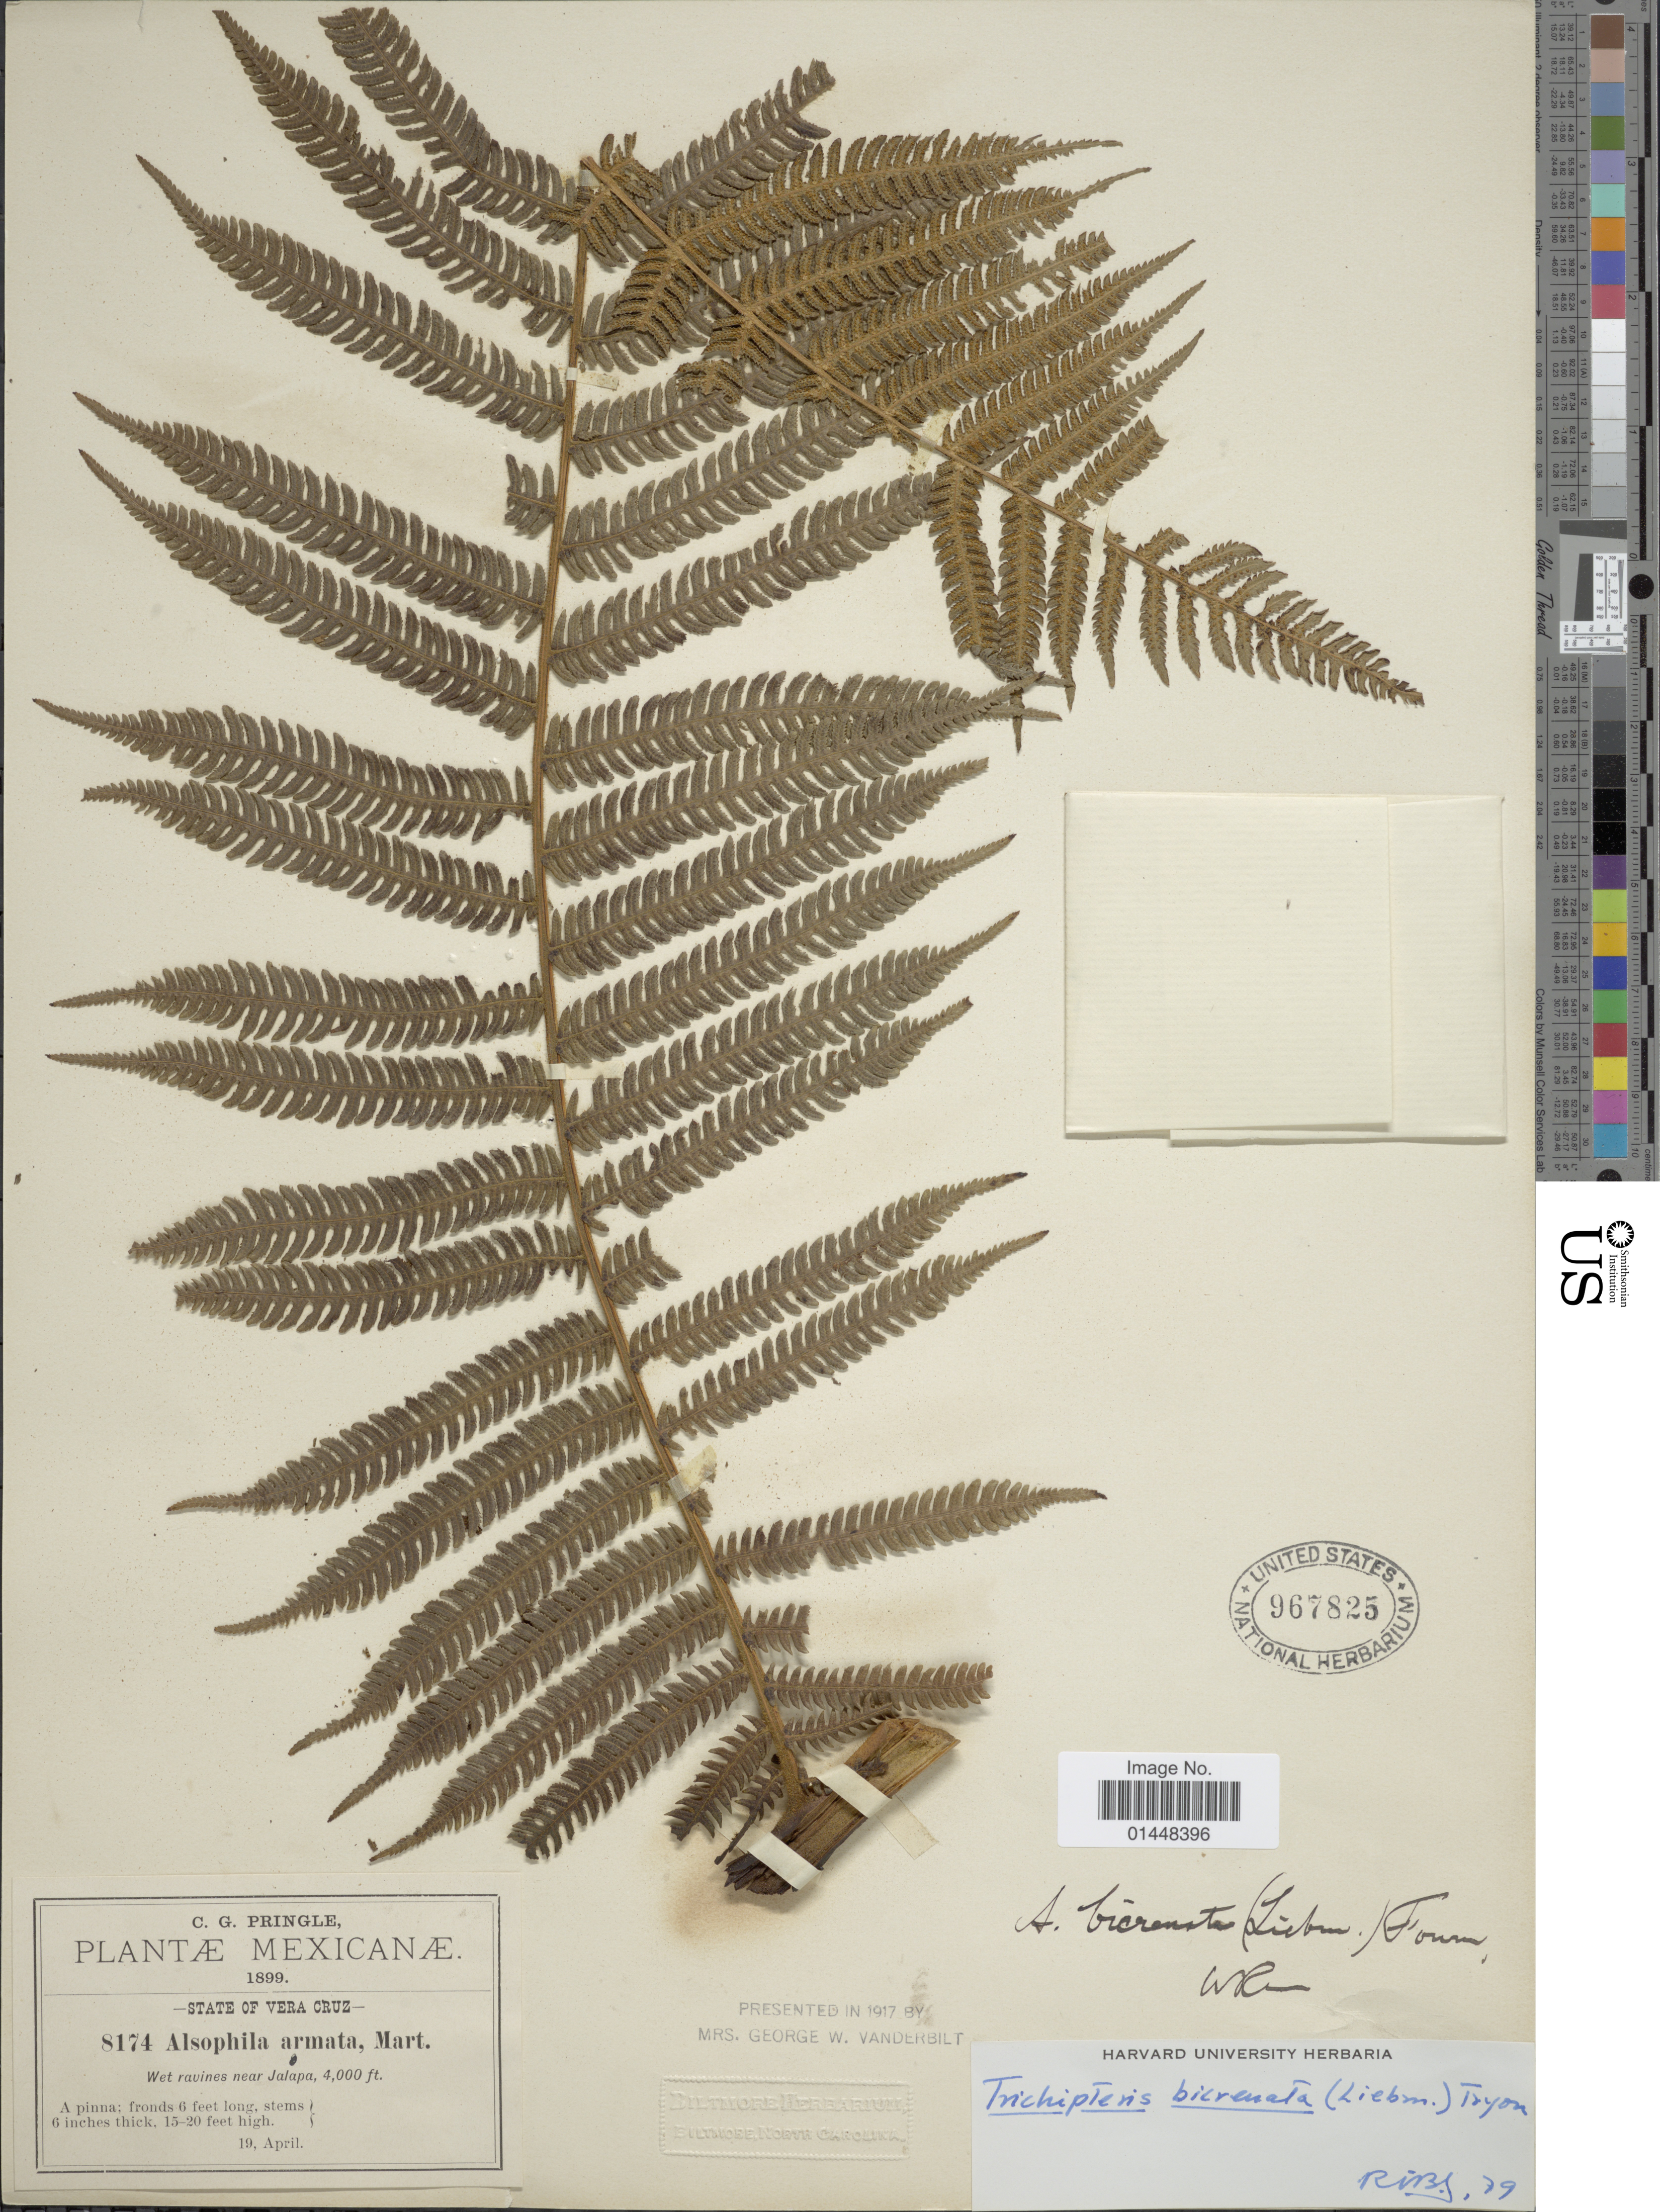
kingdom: Plantae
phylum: Tracheophyta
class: Polypodiopsida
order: Cyatheales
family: Cyatheaceae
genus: Cyathea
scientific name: Cyathea bicrenata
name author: Liebm.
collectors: C. G. Pringle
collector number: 8174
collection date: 1899-04-19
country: Mexico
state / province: Veracruz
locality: Mexicanae, State of Vera Cruz, Wet ravines near Jalapa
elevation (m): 1219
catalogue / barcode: US 967825